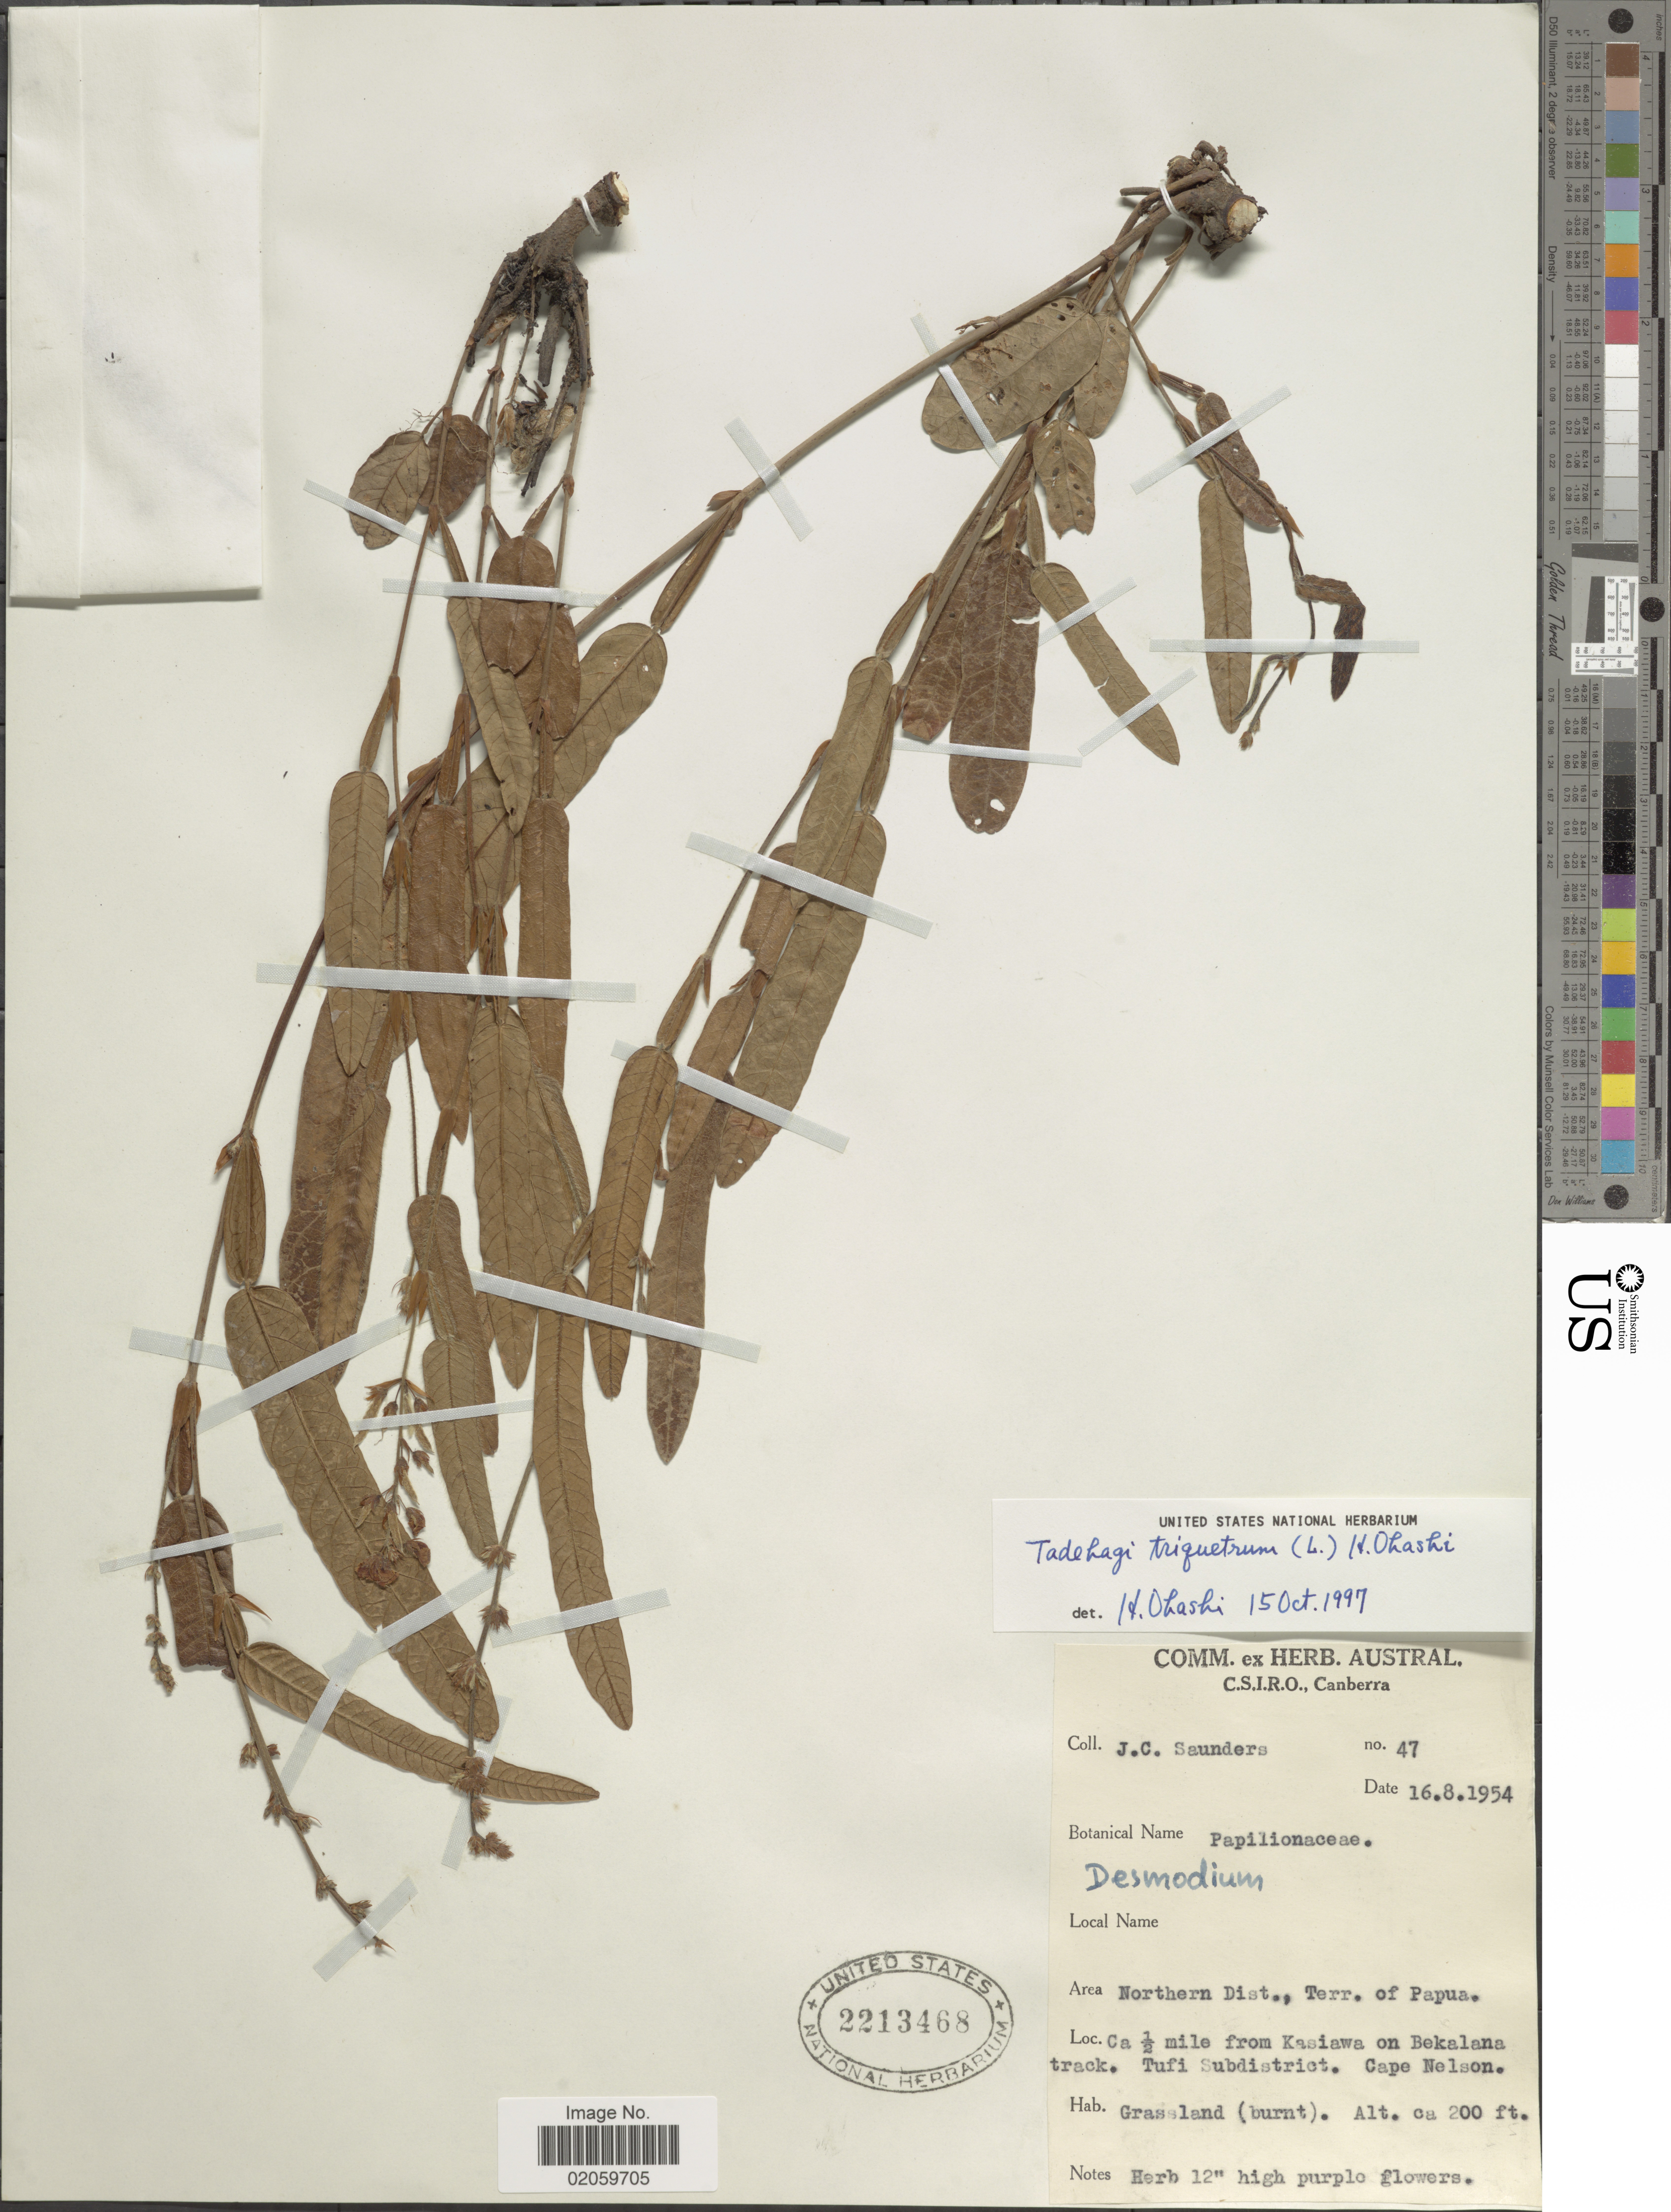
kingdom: Plantae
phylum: Tracheophyta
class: Magnoliopsida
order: Fabales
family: Fabaceae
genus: Tadehagi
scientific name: Tadehagi triquetrum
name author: (L.) H. Ohashi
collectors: J. C. Saunders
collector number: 47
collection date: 1954-08-16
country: Papua New Guinea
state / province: Northern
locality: Ca 1/2 mile from Kasiawa on Bekalana track. Tufi Subdistrict, Cape Nelson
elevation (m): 61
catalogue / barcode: US 2213468